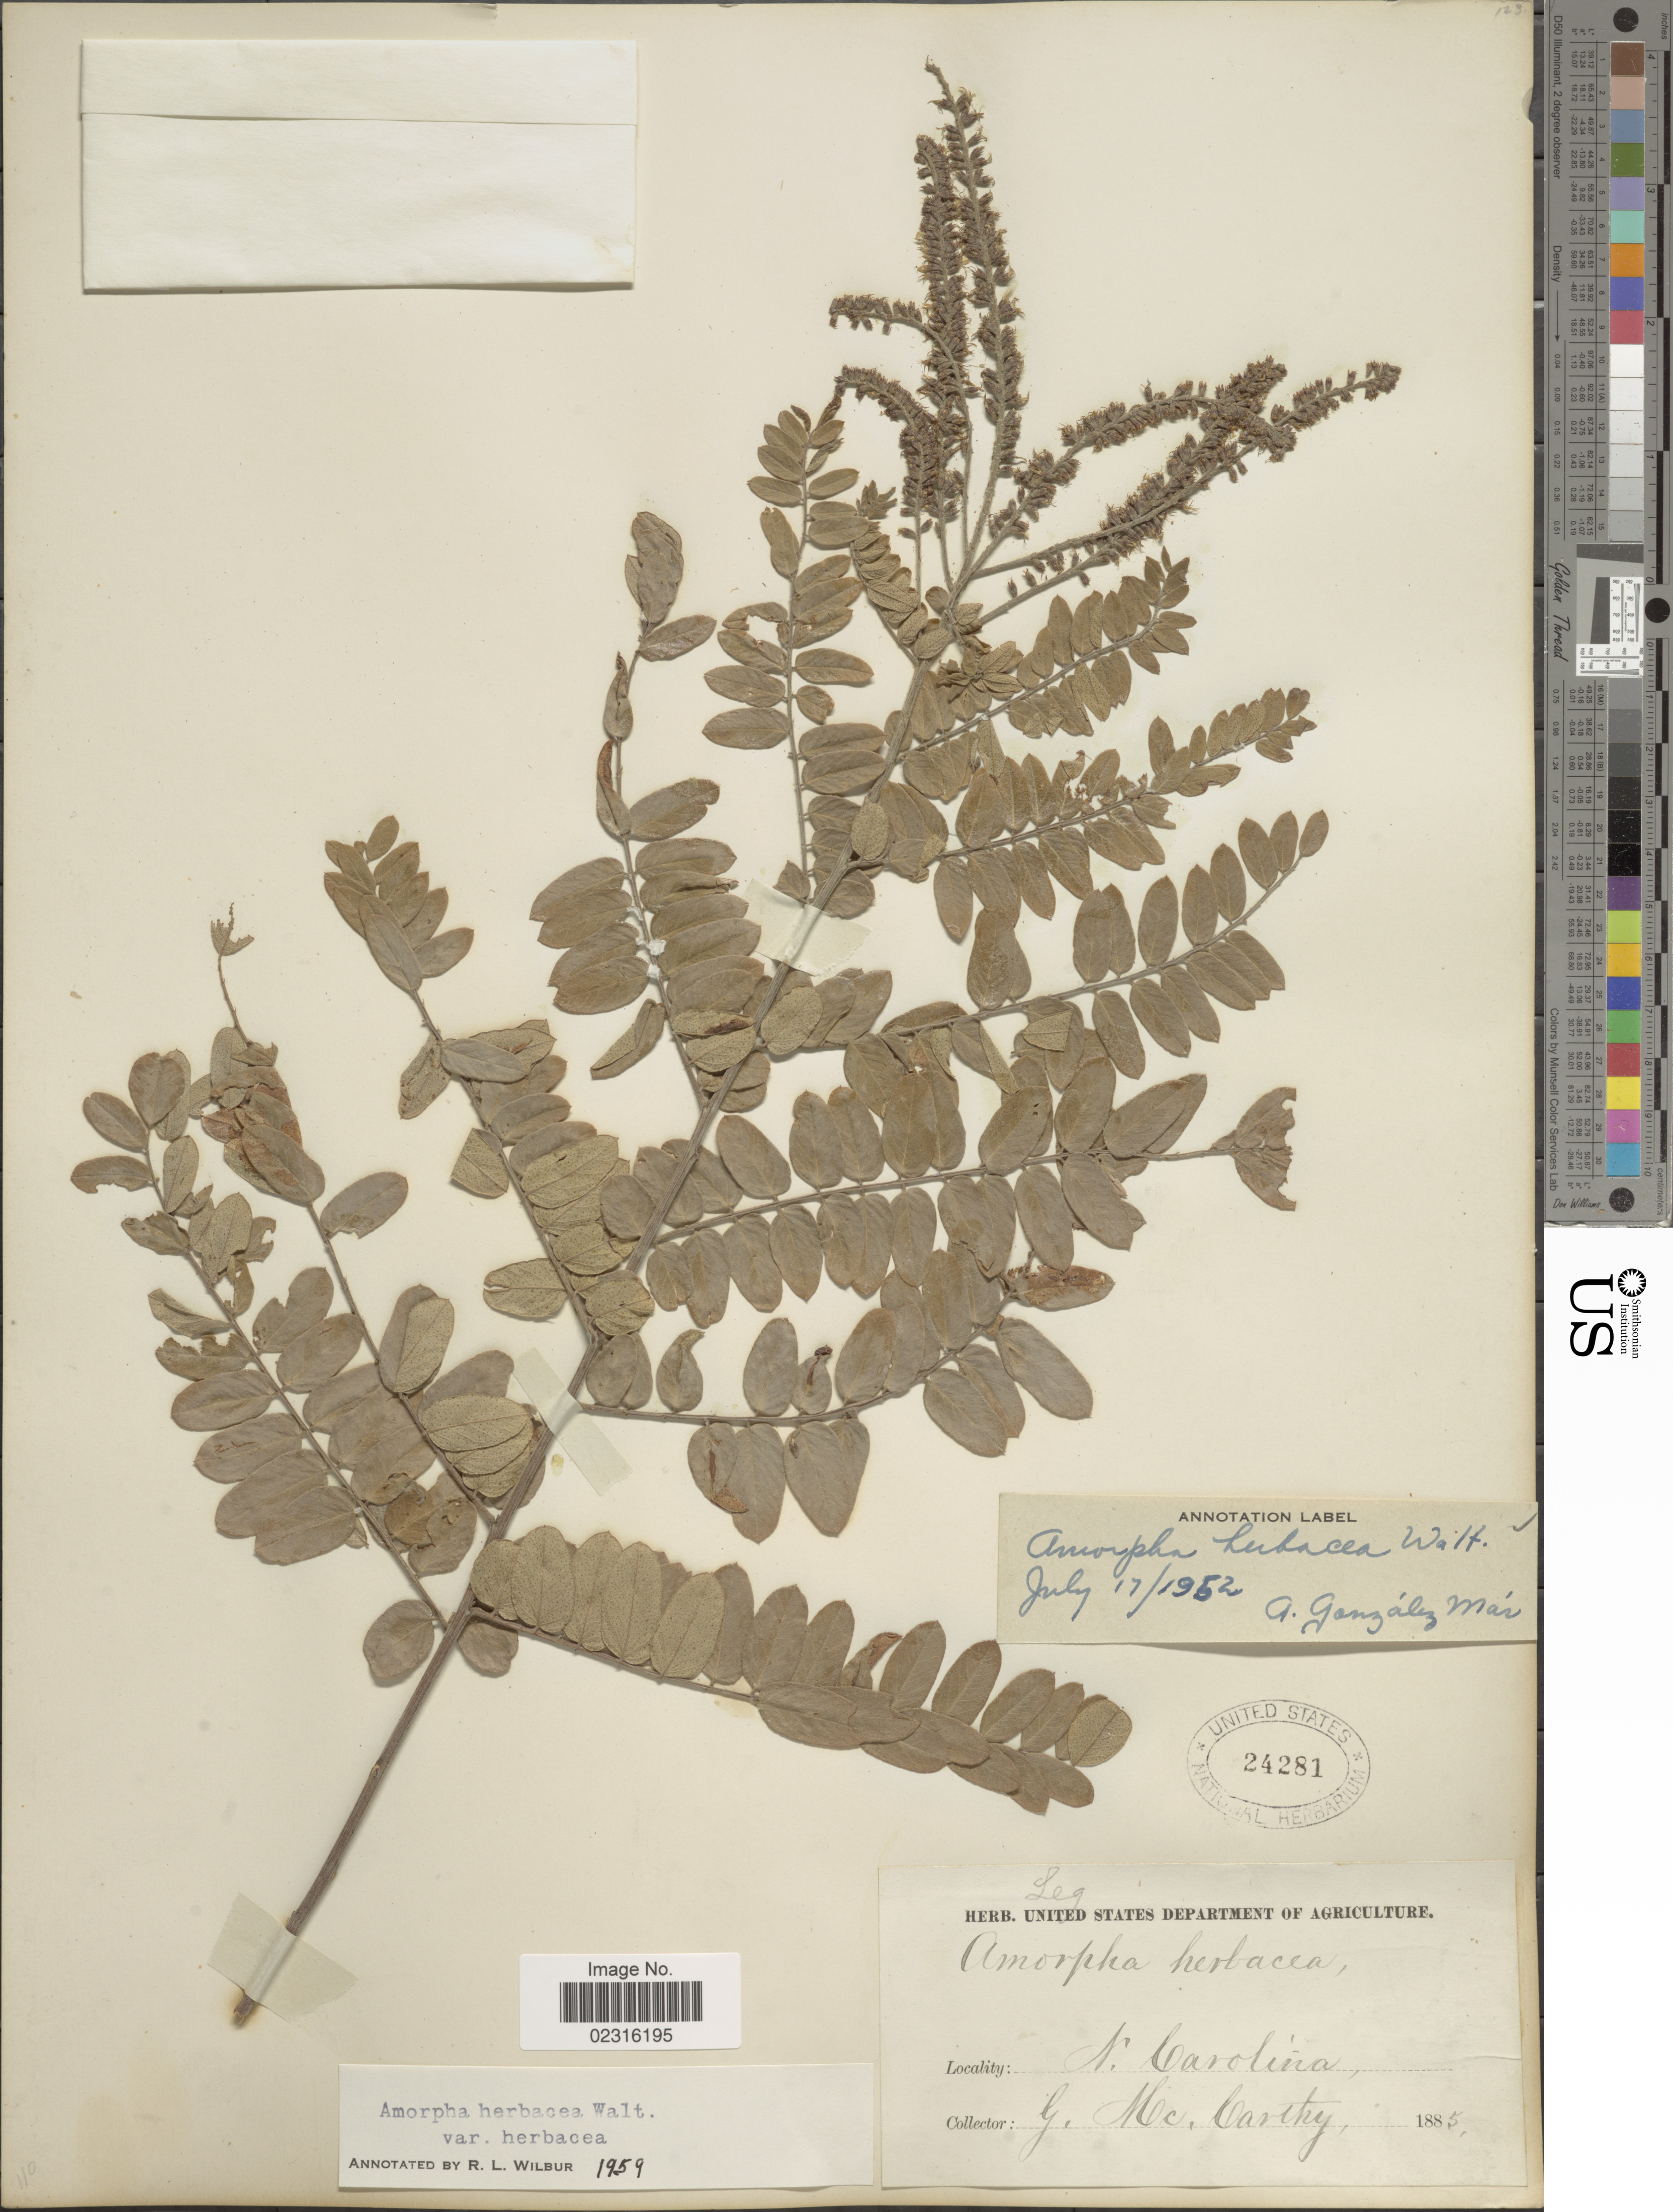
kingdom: Plantae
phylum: Tracheophyta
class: Magnoliopsida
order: Fabales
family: Fabaceae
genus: Amorpha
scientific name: Amorpha herbacea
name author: Schltdl.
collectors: J. McCarthy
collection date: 1885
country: United States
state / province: North Carolina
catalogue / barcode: US 24281